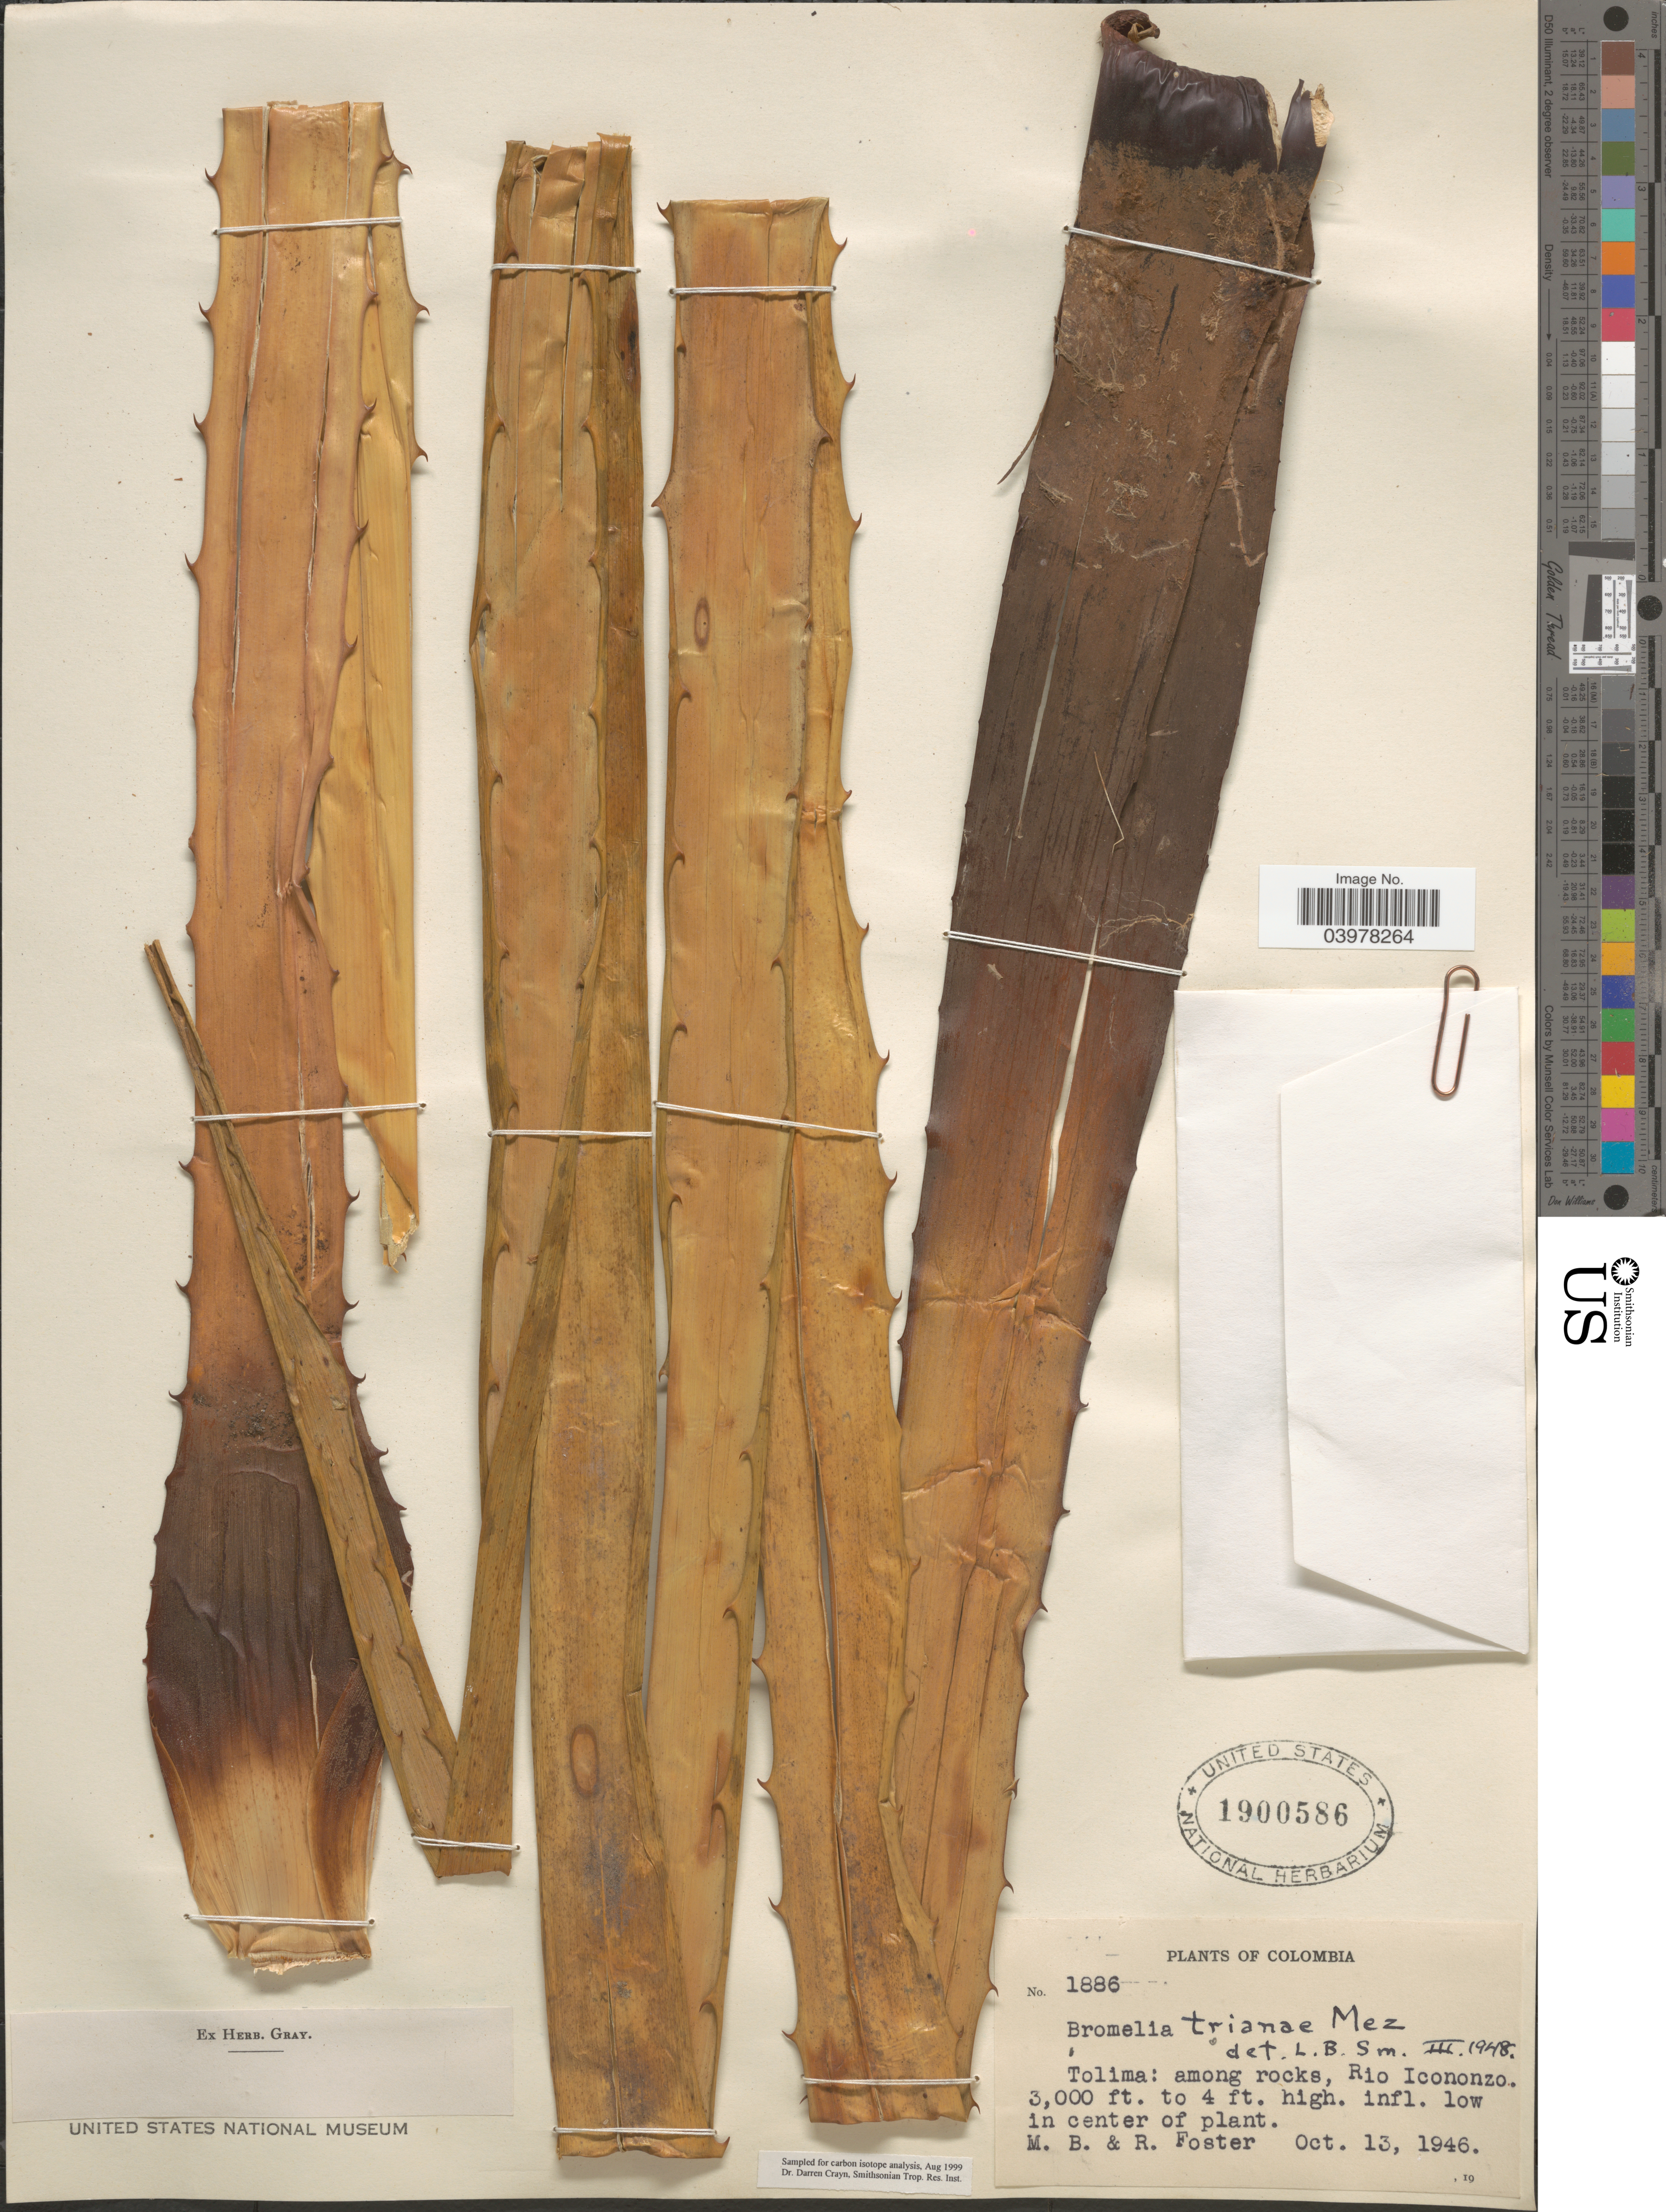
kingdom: Plantae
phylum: Tracheophyta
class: Liliopsida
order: Poales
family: Bromeliaceae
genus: Bromelia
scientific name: Bromelia trianae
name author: Mez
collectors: M. B. Foster & R. Foster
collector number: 1886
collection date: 1946-10-13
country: Colombia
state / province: Tolima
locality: Among rocks, Rio Icononzo.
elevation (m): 914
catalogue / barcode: US 1900586